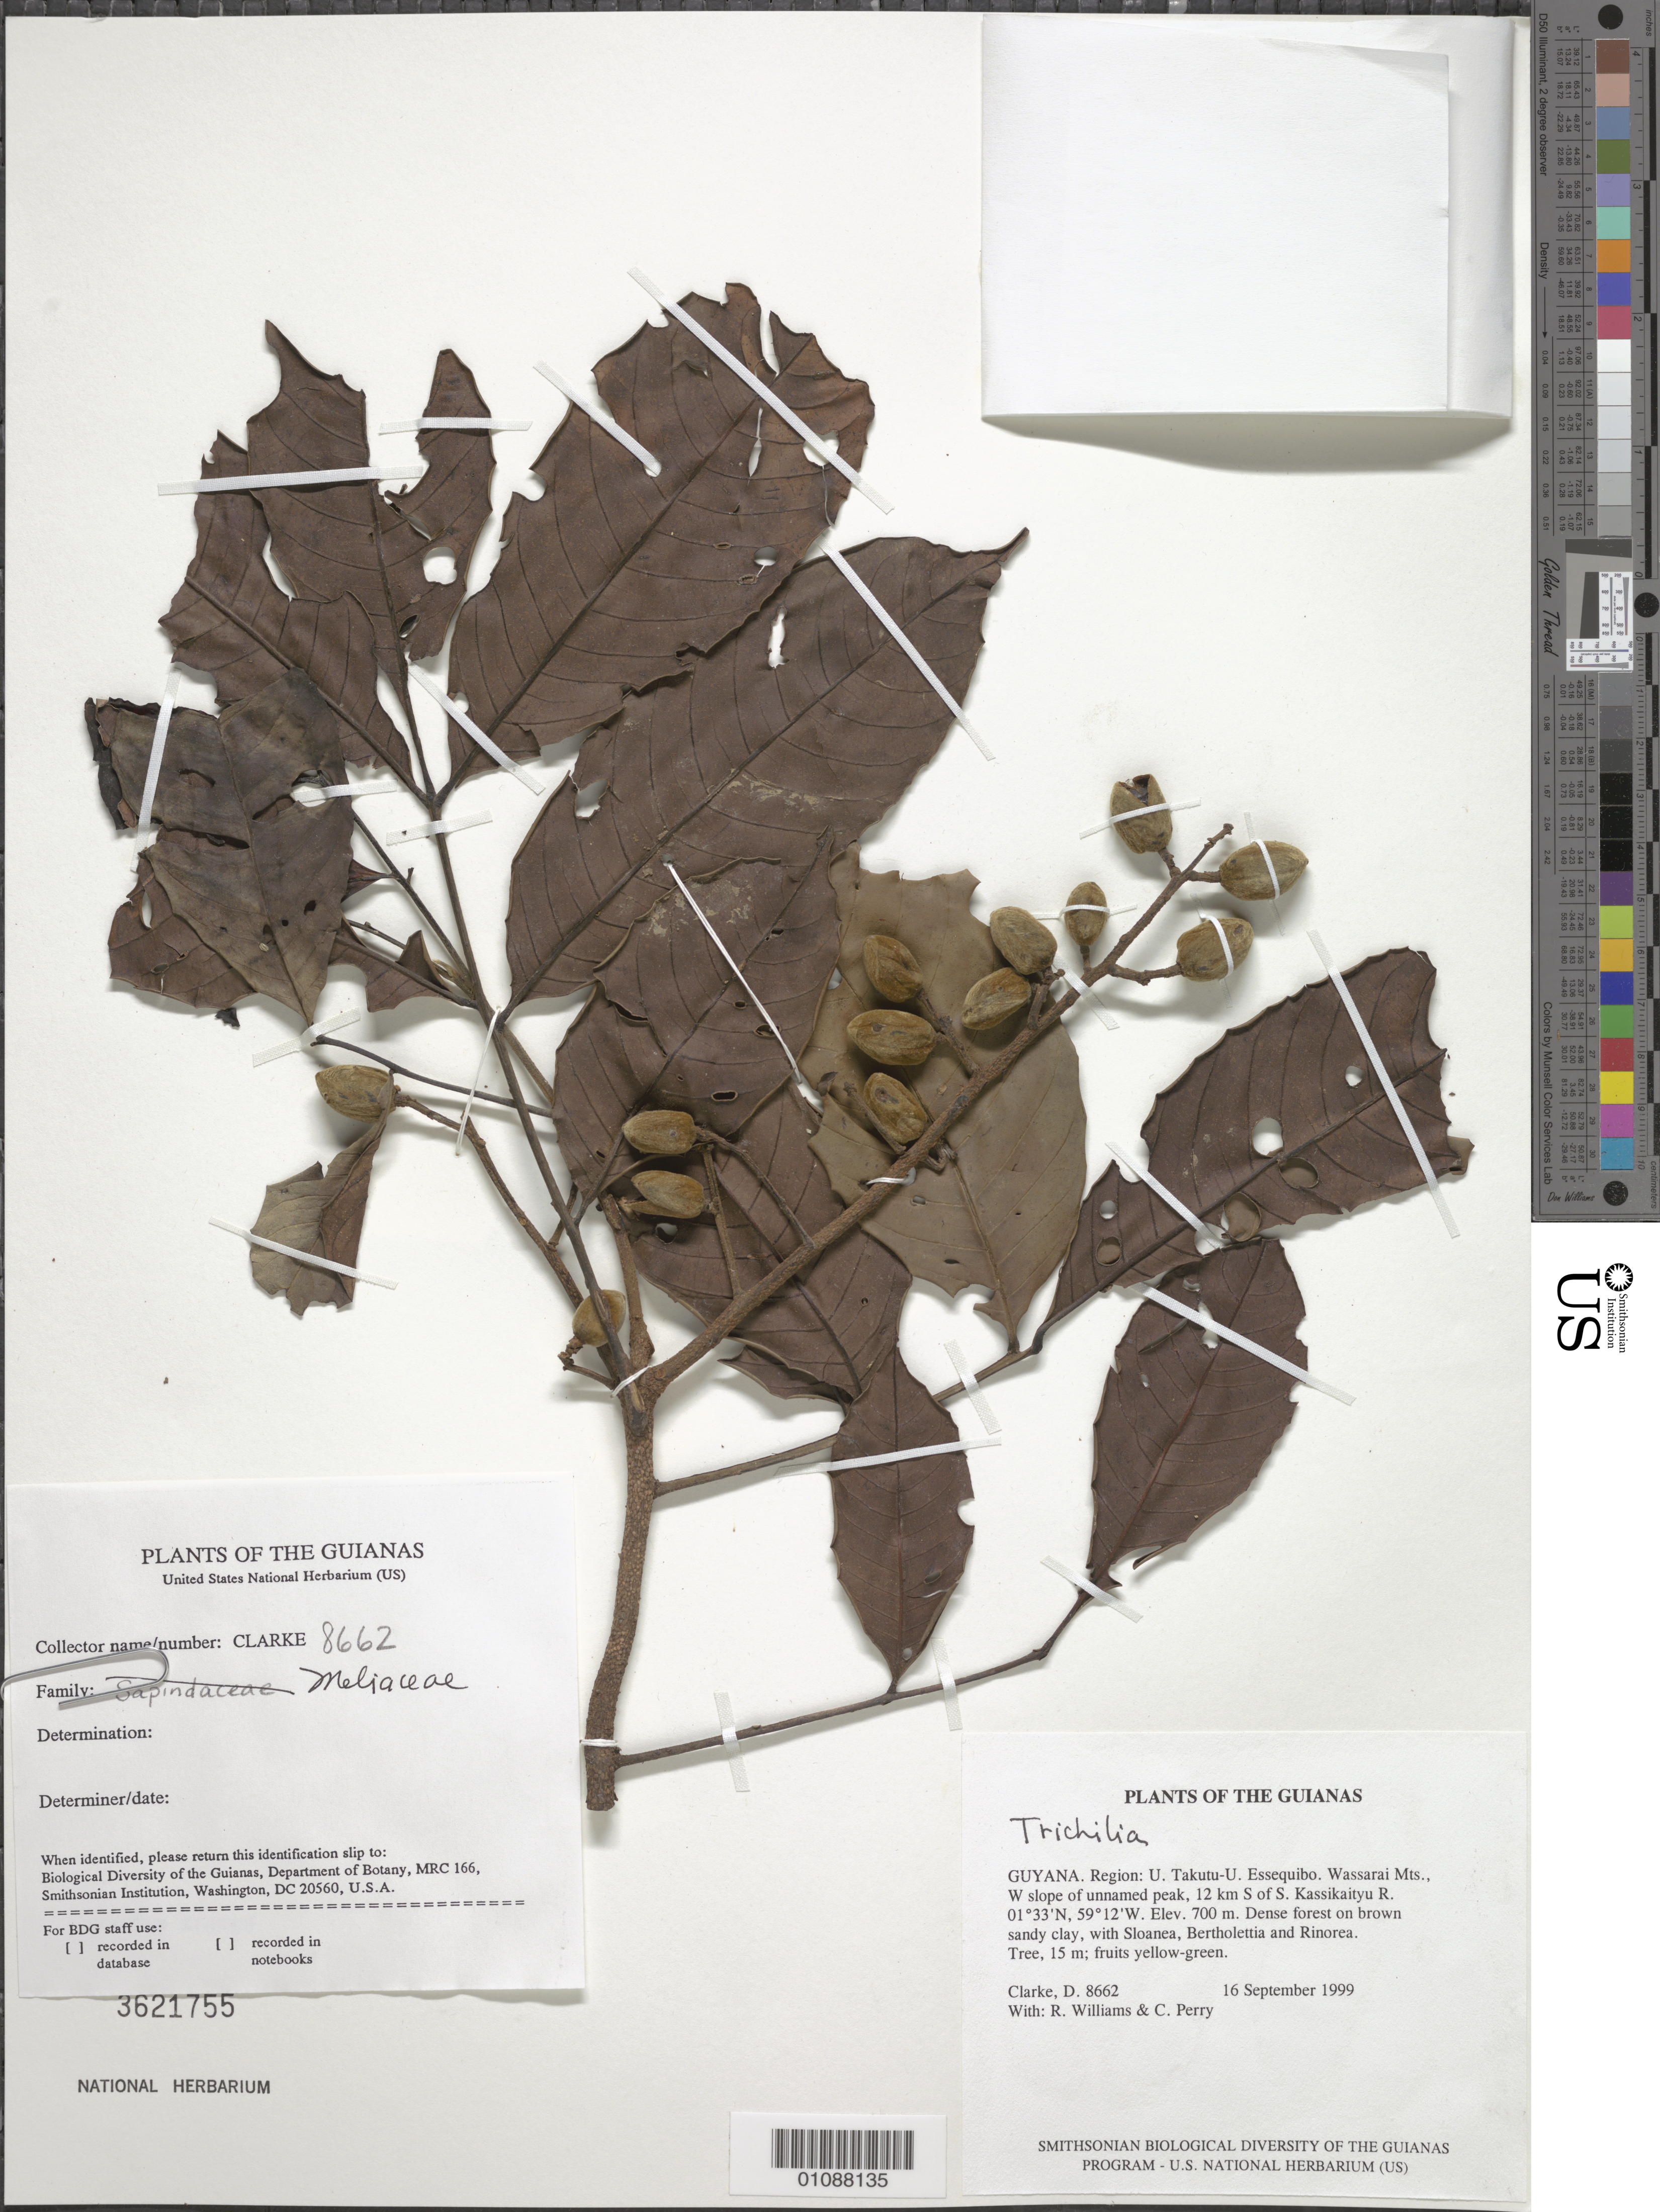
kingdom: Plantae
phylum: Tracheophyta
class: Magnoliopsida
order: Sapindales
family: Meliaceae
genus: Trichilia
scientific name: Trichilia sp.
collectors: H. D. Clarke, R. Williams & C. Perry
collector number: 8662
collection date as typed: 16 September 1999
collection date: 1999-09-16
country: Guyana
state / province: U. Takutu-U. Essequibo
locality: Wassarai Mts., W slope of unnamed peak, 12 km S of S. Kassikaityu R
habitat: Dense forest on brown sandy clay, with Sloanea, Bertholettia and Rinorea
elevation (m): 700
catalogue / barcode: US 3621755